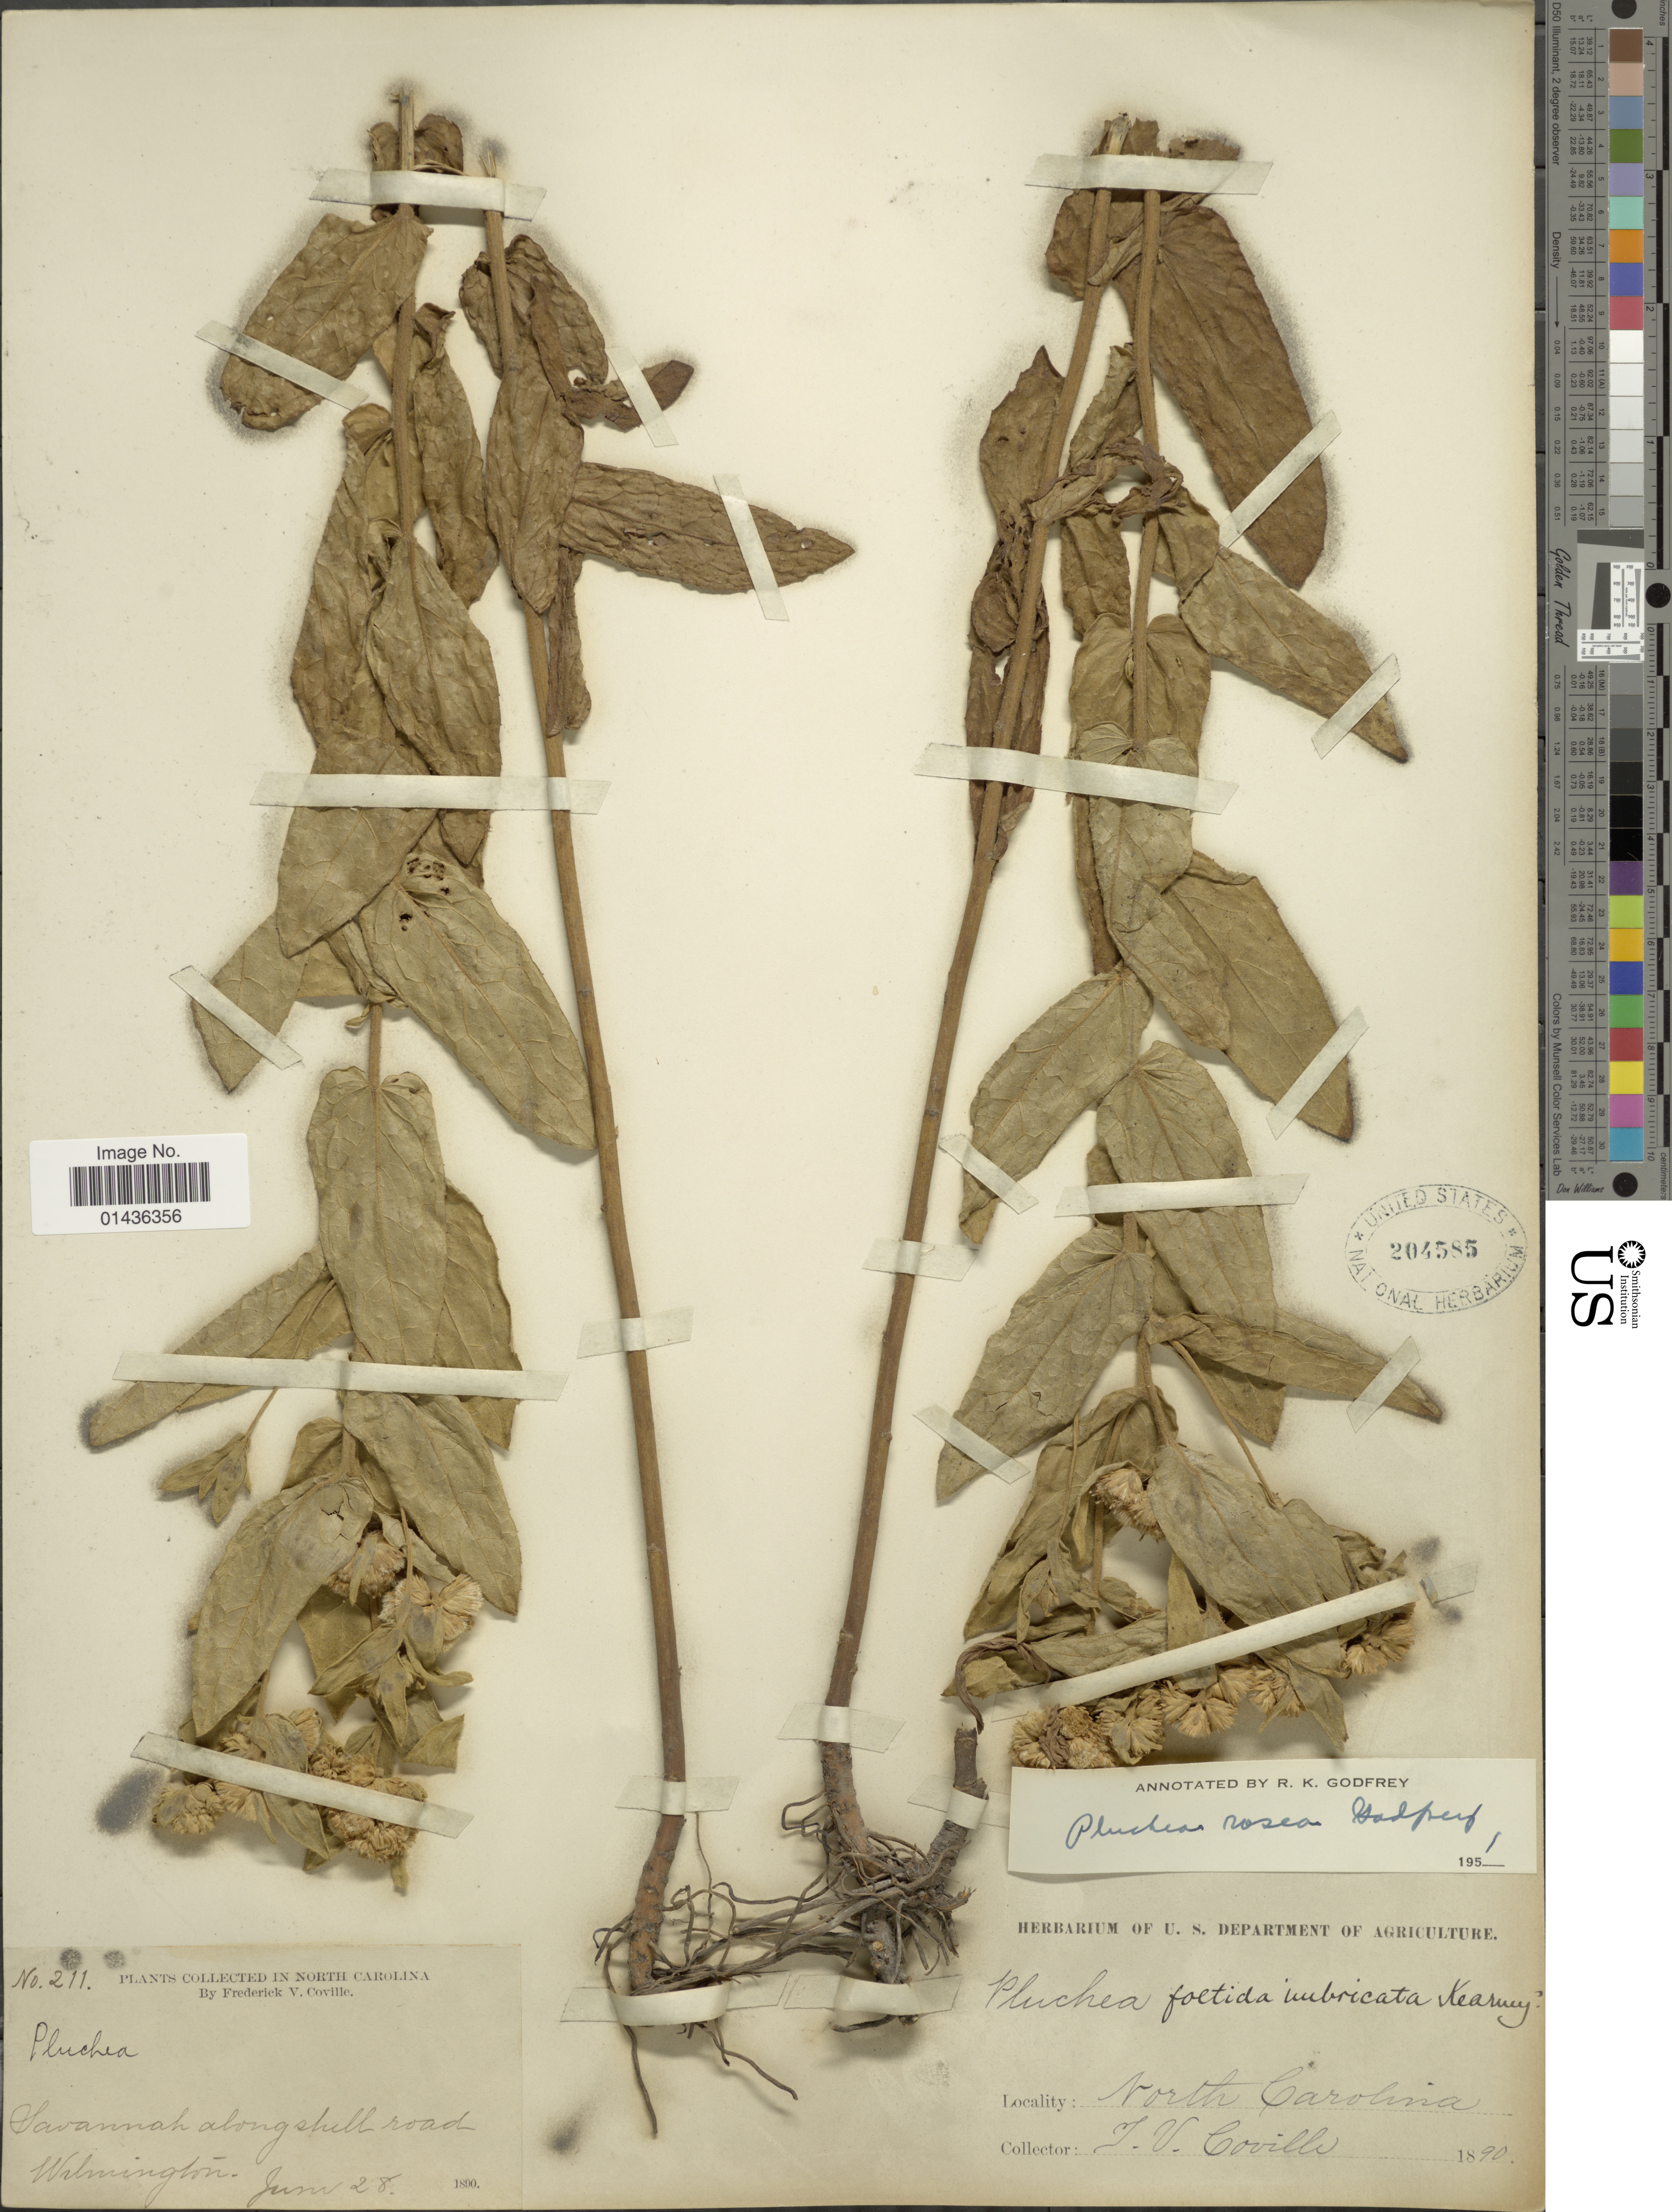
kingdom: Plantae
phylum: Tracheophyta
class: Magnoliopsida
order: Asterales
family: Asteraceae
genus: Pluchea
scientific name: Pluchea rosea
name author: R.K. Godfrey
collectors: F. V. Coville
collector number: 211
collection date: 1890-06-28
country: United States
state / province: North Carolina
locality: Wilmington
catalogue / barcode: US 204585